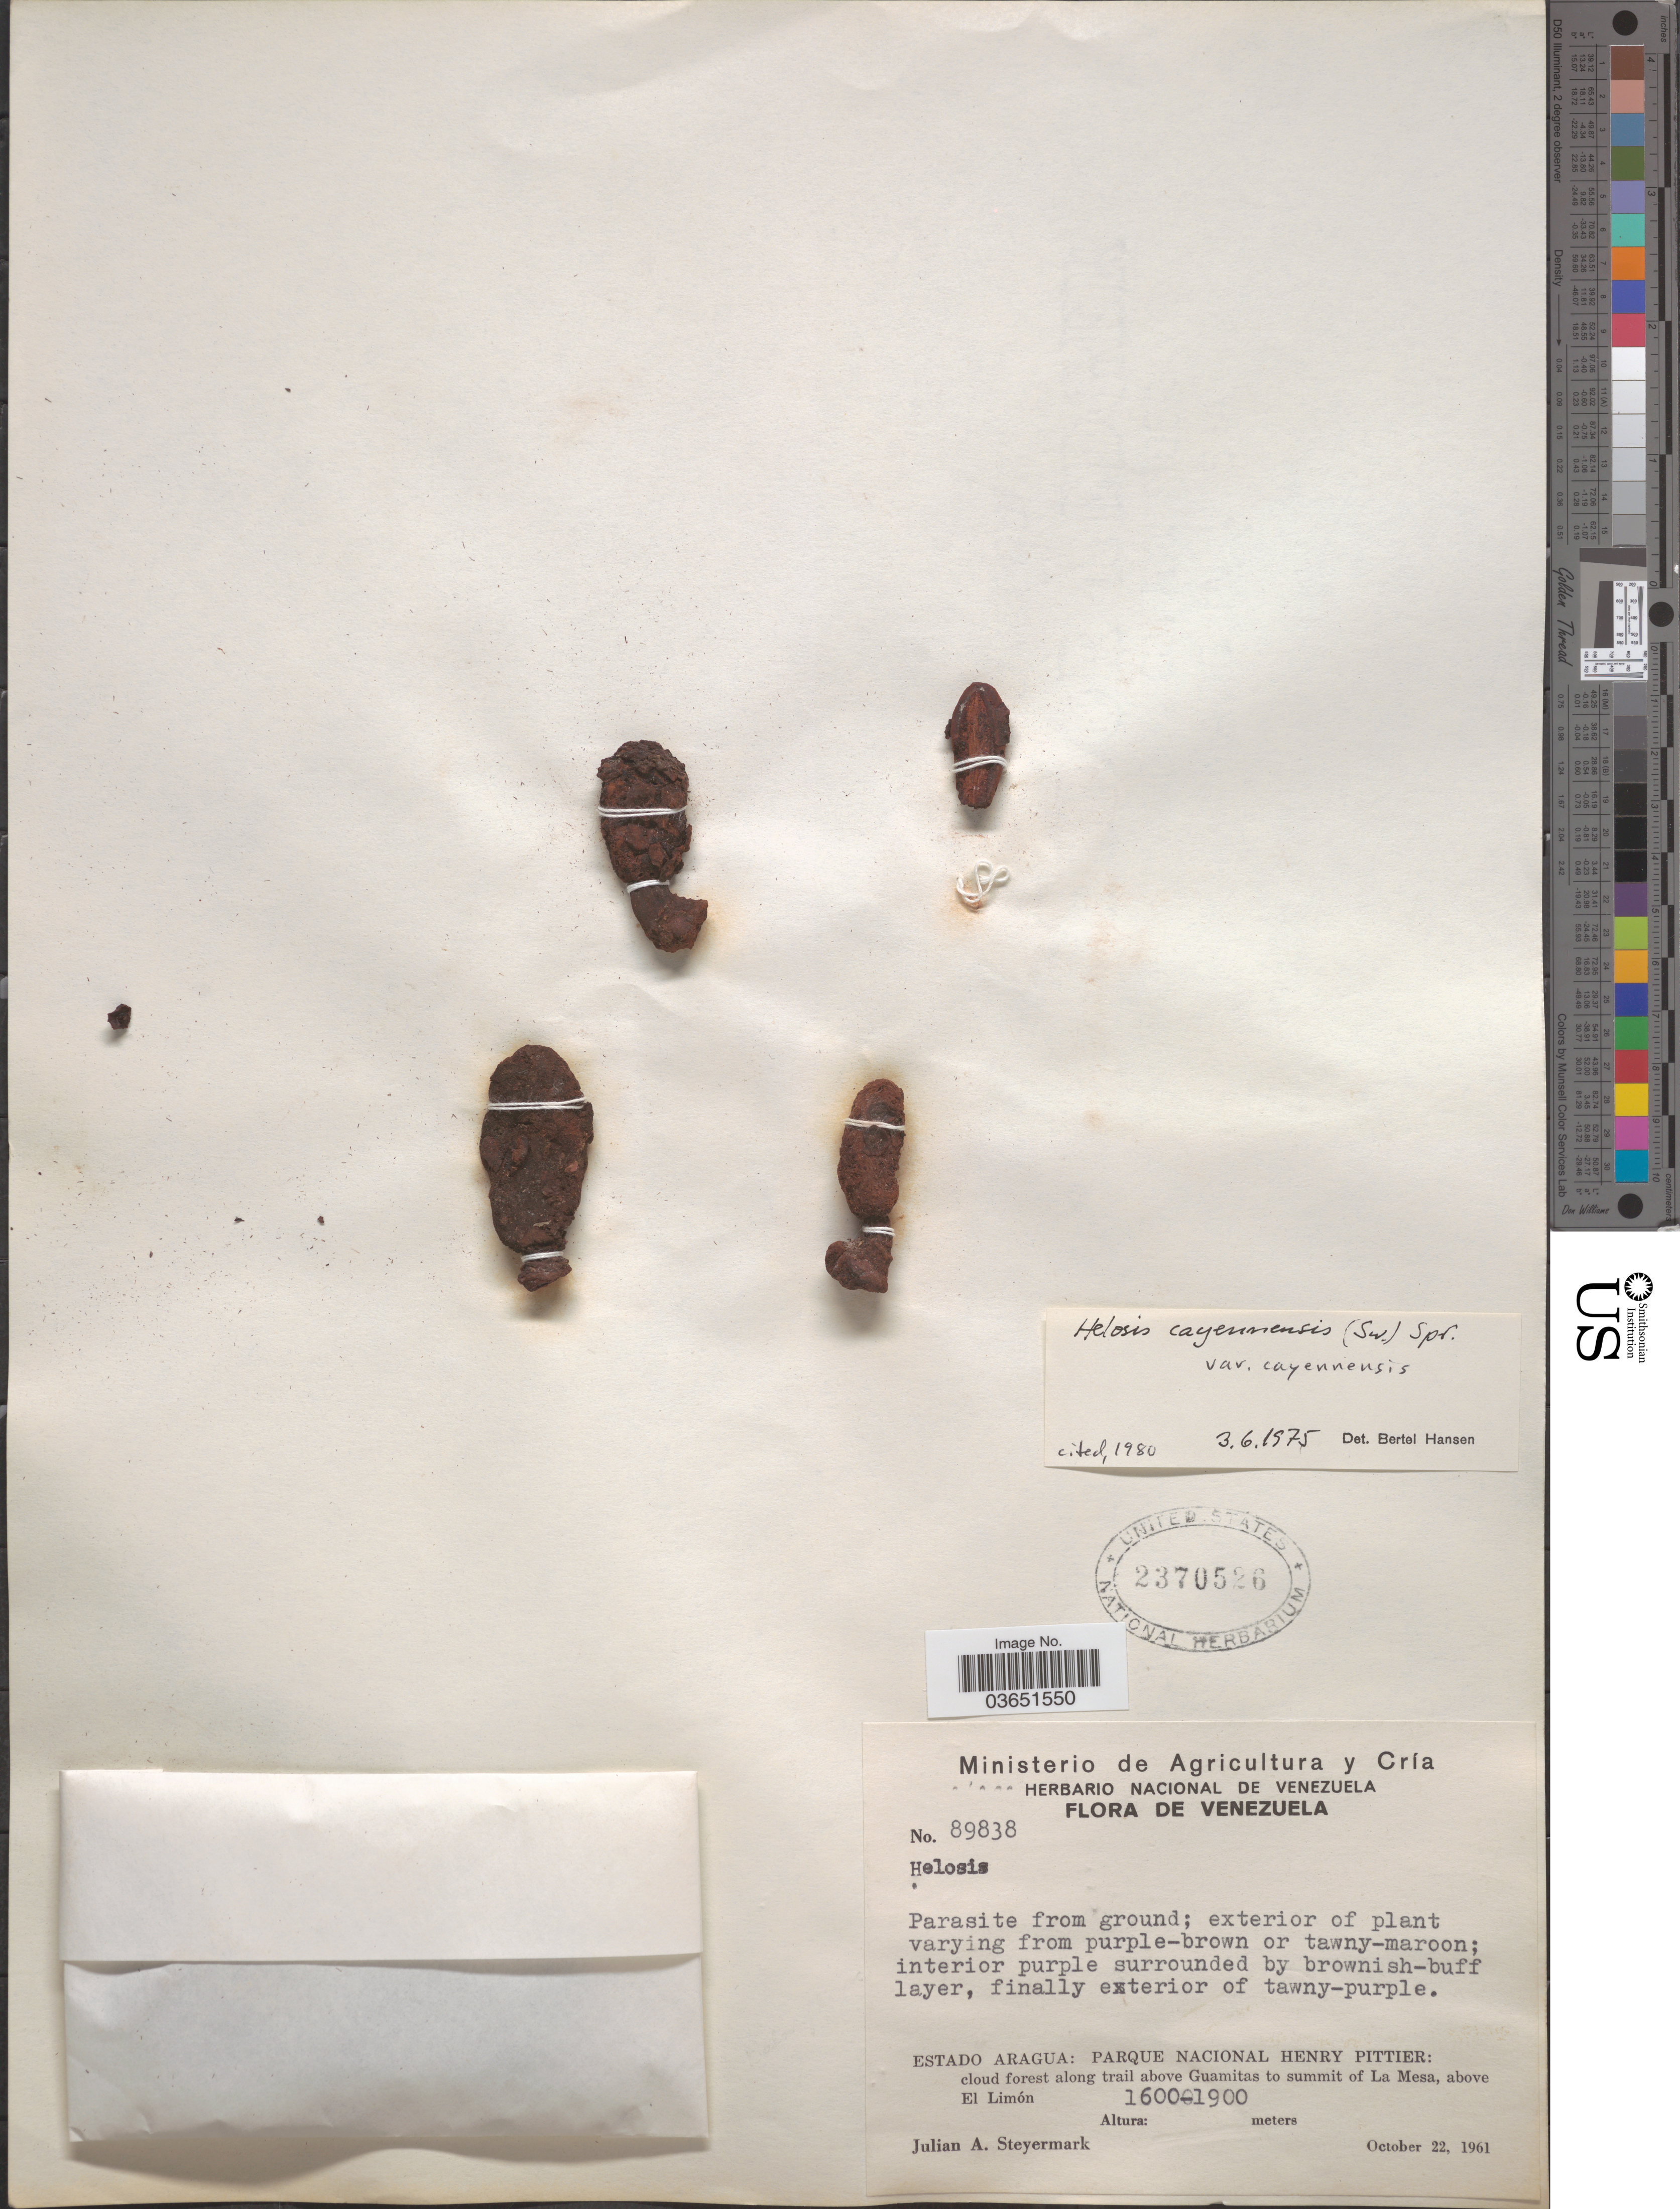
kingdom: Plantae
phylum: Tracheophyta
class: Magnoliopsida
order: Santalales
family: Balanophoraceae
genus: Helosis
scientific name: Helosis cayennensis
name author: (Sw.) Spreng.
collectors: J. Steyermark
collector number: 89838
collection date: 1961-10-22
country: Venezuela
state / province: Aragua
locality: Parque Nacional Henry Pittier: cloud forest along trail above Guamitas to summit of La Mesa, above El Limón.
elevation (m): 1600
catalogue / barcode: US 2370526